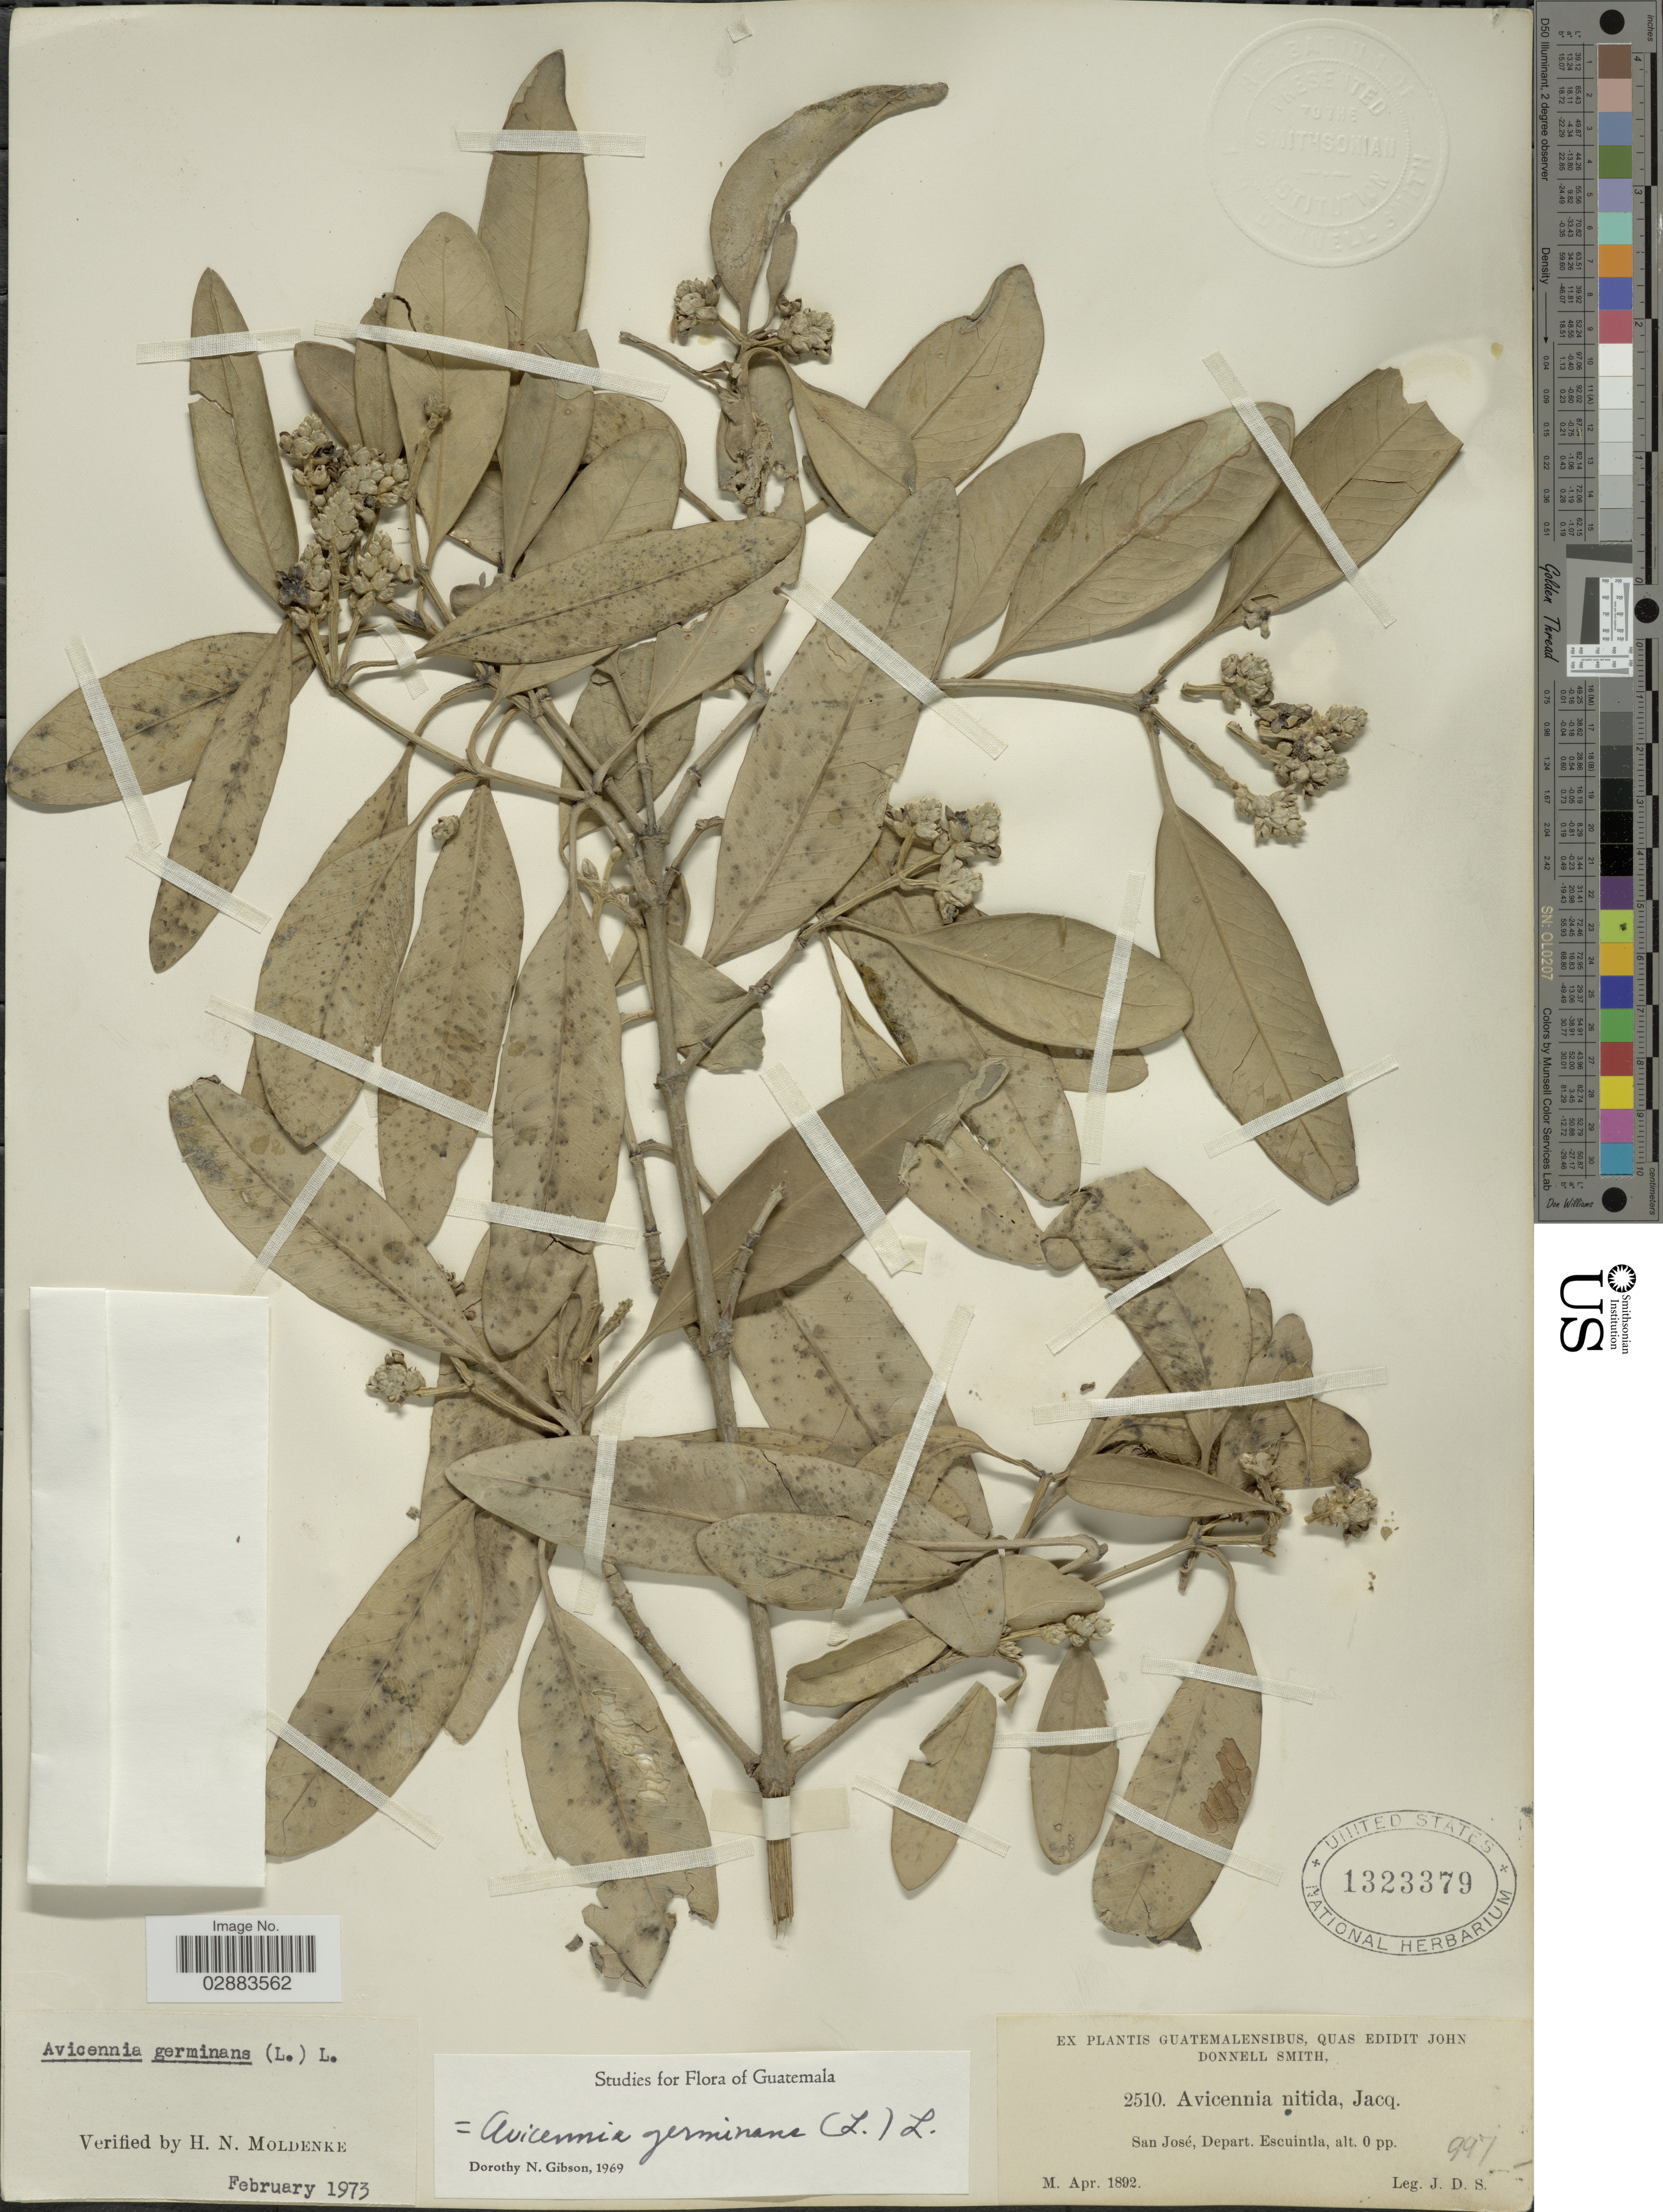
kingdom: Plantae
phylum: Tracheophyta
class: Magnoliopsida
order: Lamiales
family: Acanthaceae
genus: Avicennia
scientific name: Avicennia germinans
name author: (L.) L.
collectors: J. Donnell Smith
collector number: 2510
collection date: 1892-04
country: Guatemala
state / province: Escuintla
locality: San José. Depart, Escuintla.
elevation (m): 0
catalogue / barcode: US 1323379